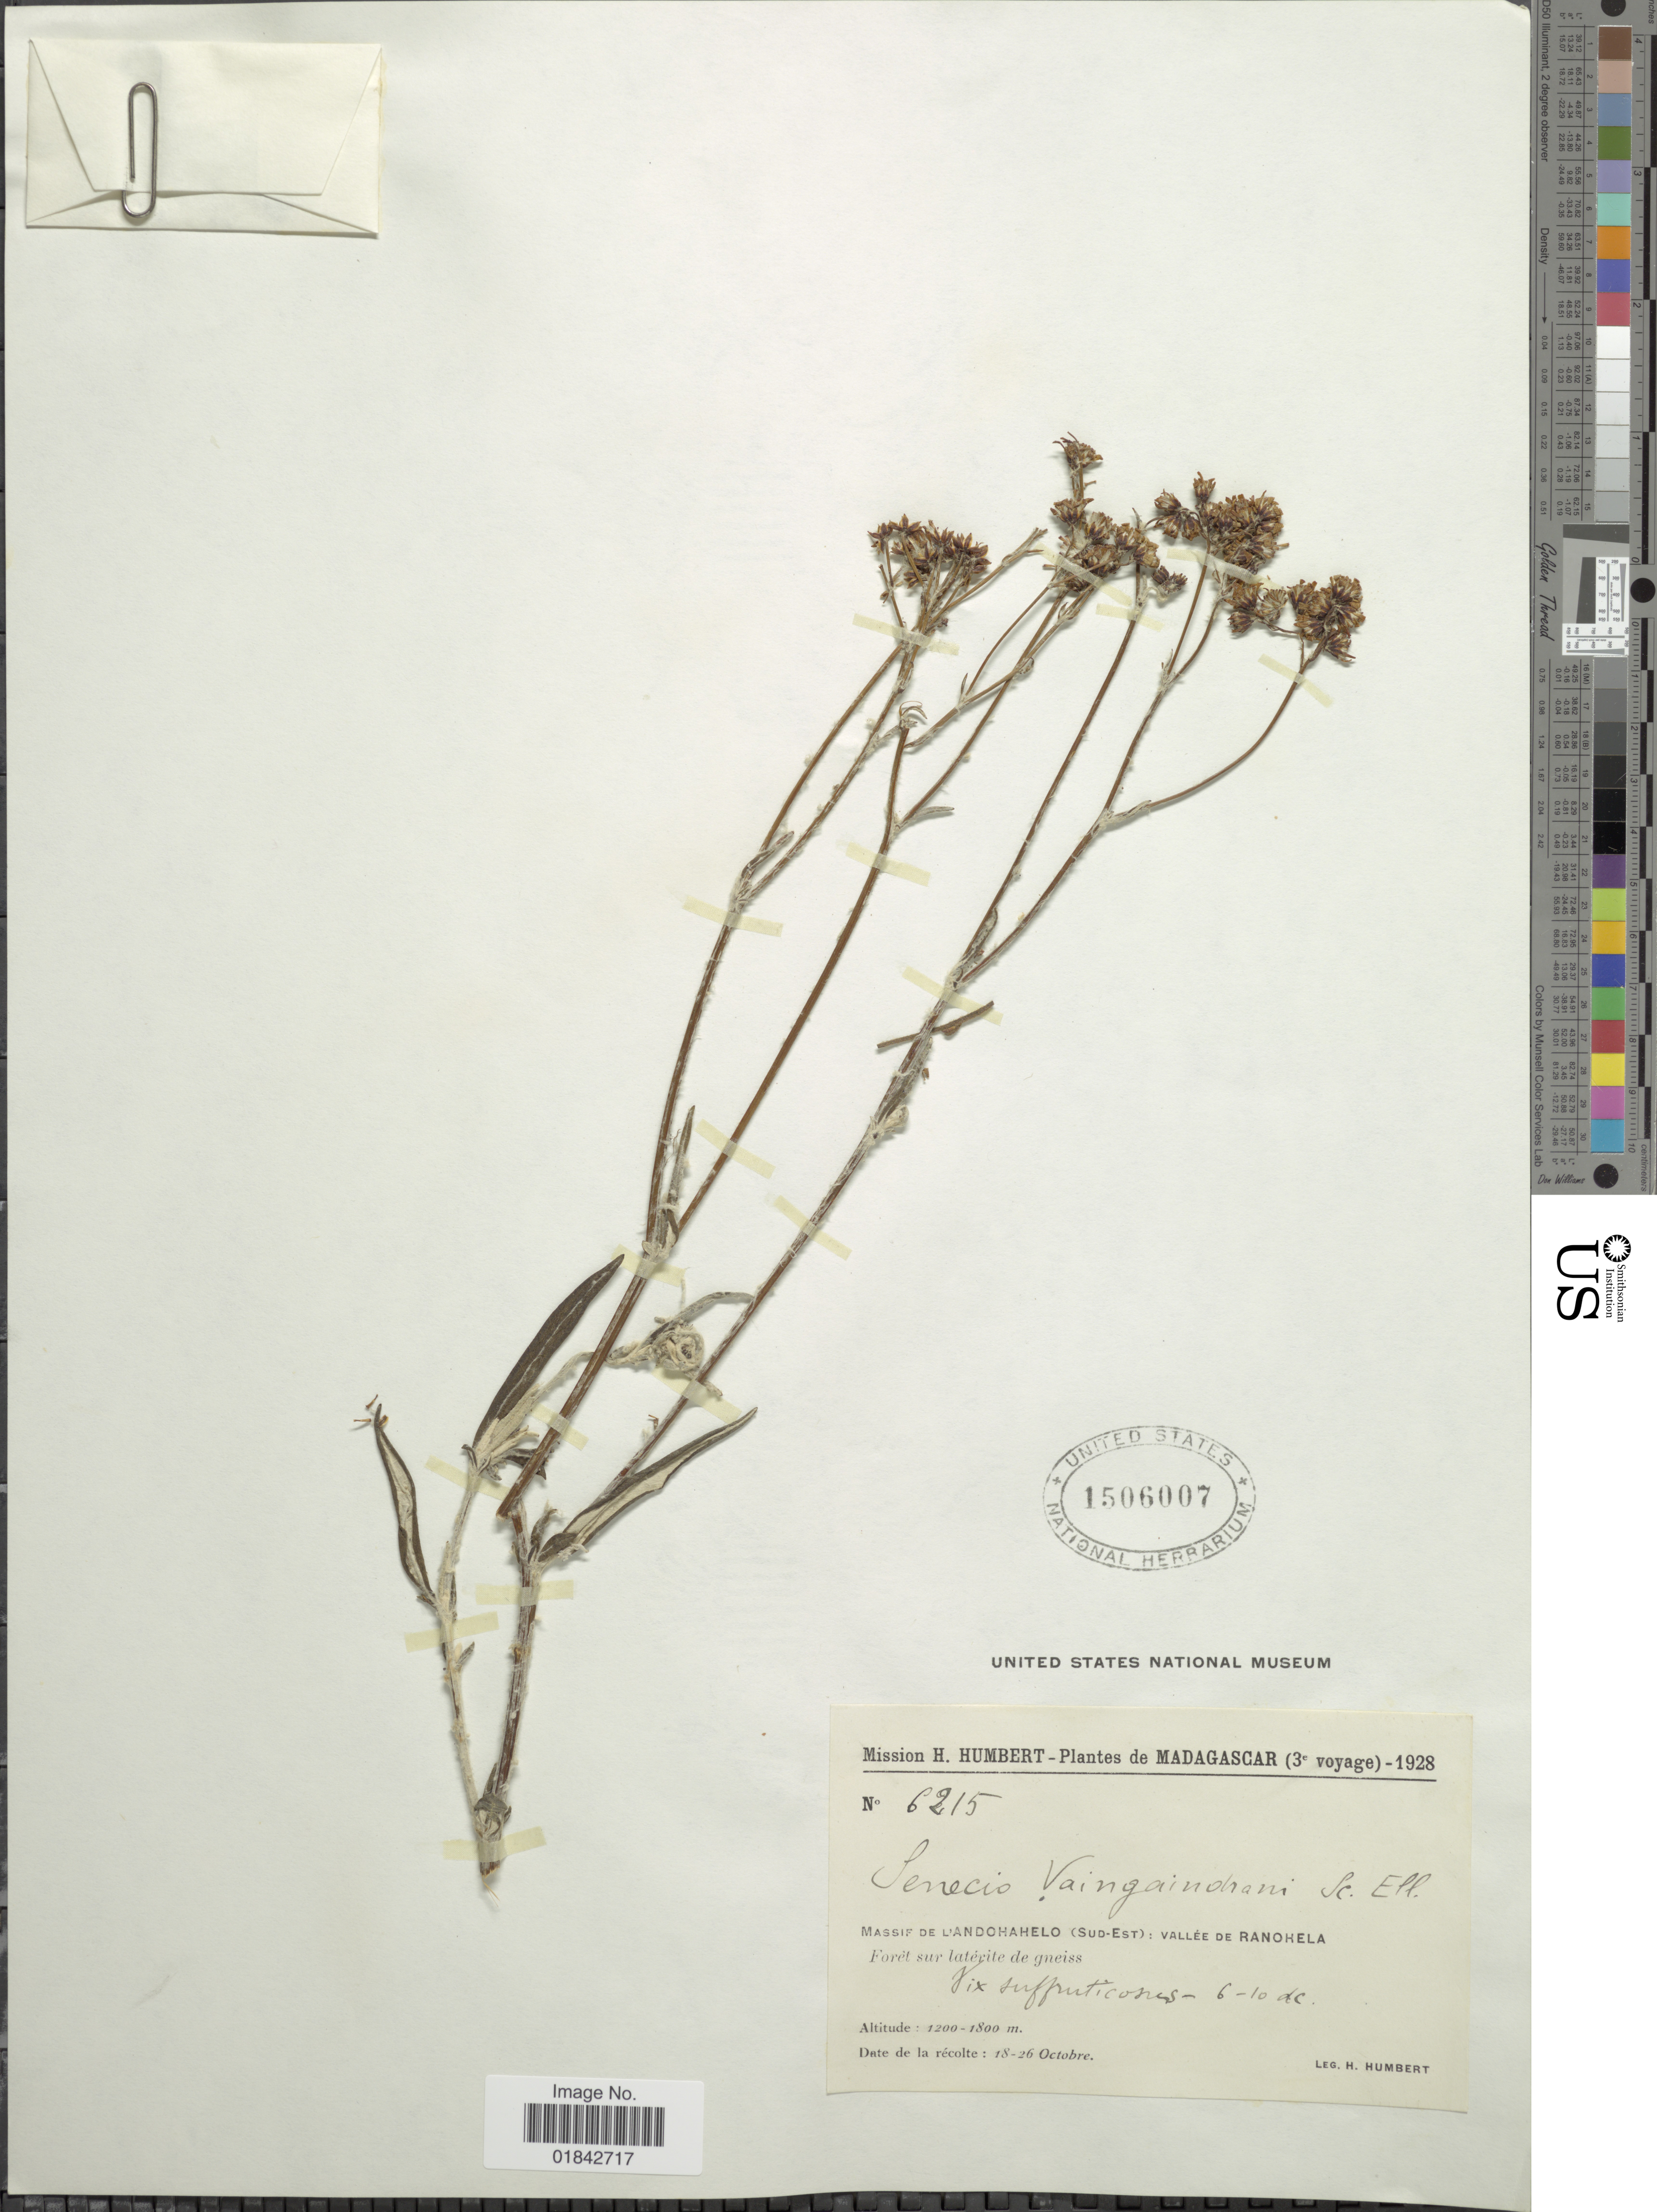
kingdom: Plantae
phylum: Tracheophyta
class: Magnoliopsida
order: Asterales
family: Asteraceae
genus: Senecio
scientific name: Senecio vaingaindrani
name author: Scott Elliot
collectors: H. Humbert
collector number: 6215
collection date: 1928-10-18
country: Madagascar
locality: Massif De L'Andohahelo (Sud-Est): Vallee de Ranohela, Foret sur latecite de gneiss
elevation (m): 1200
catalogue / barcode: US 1506007